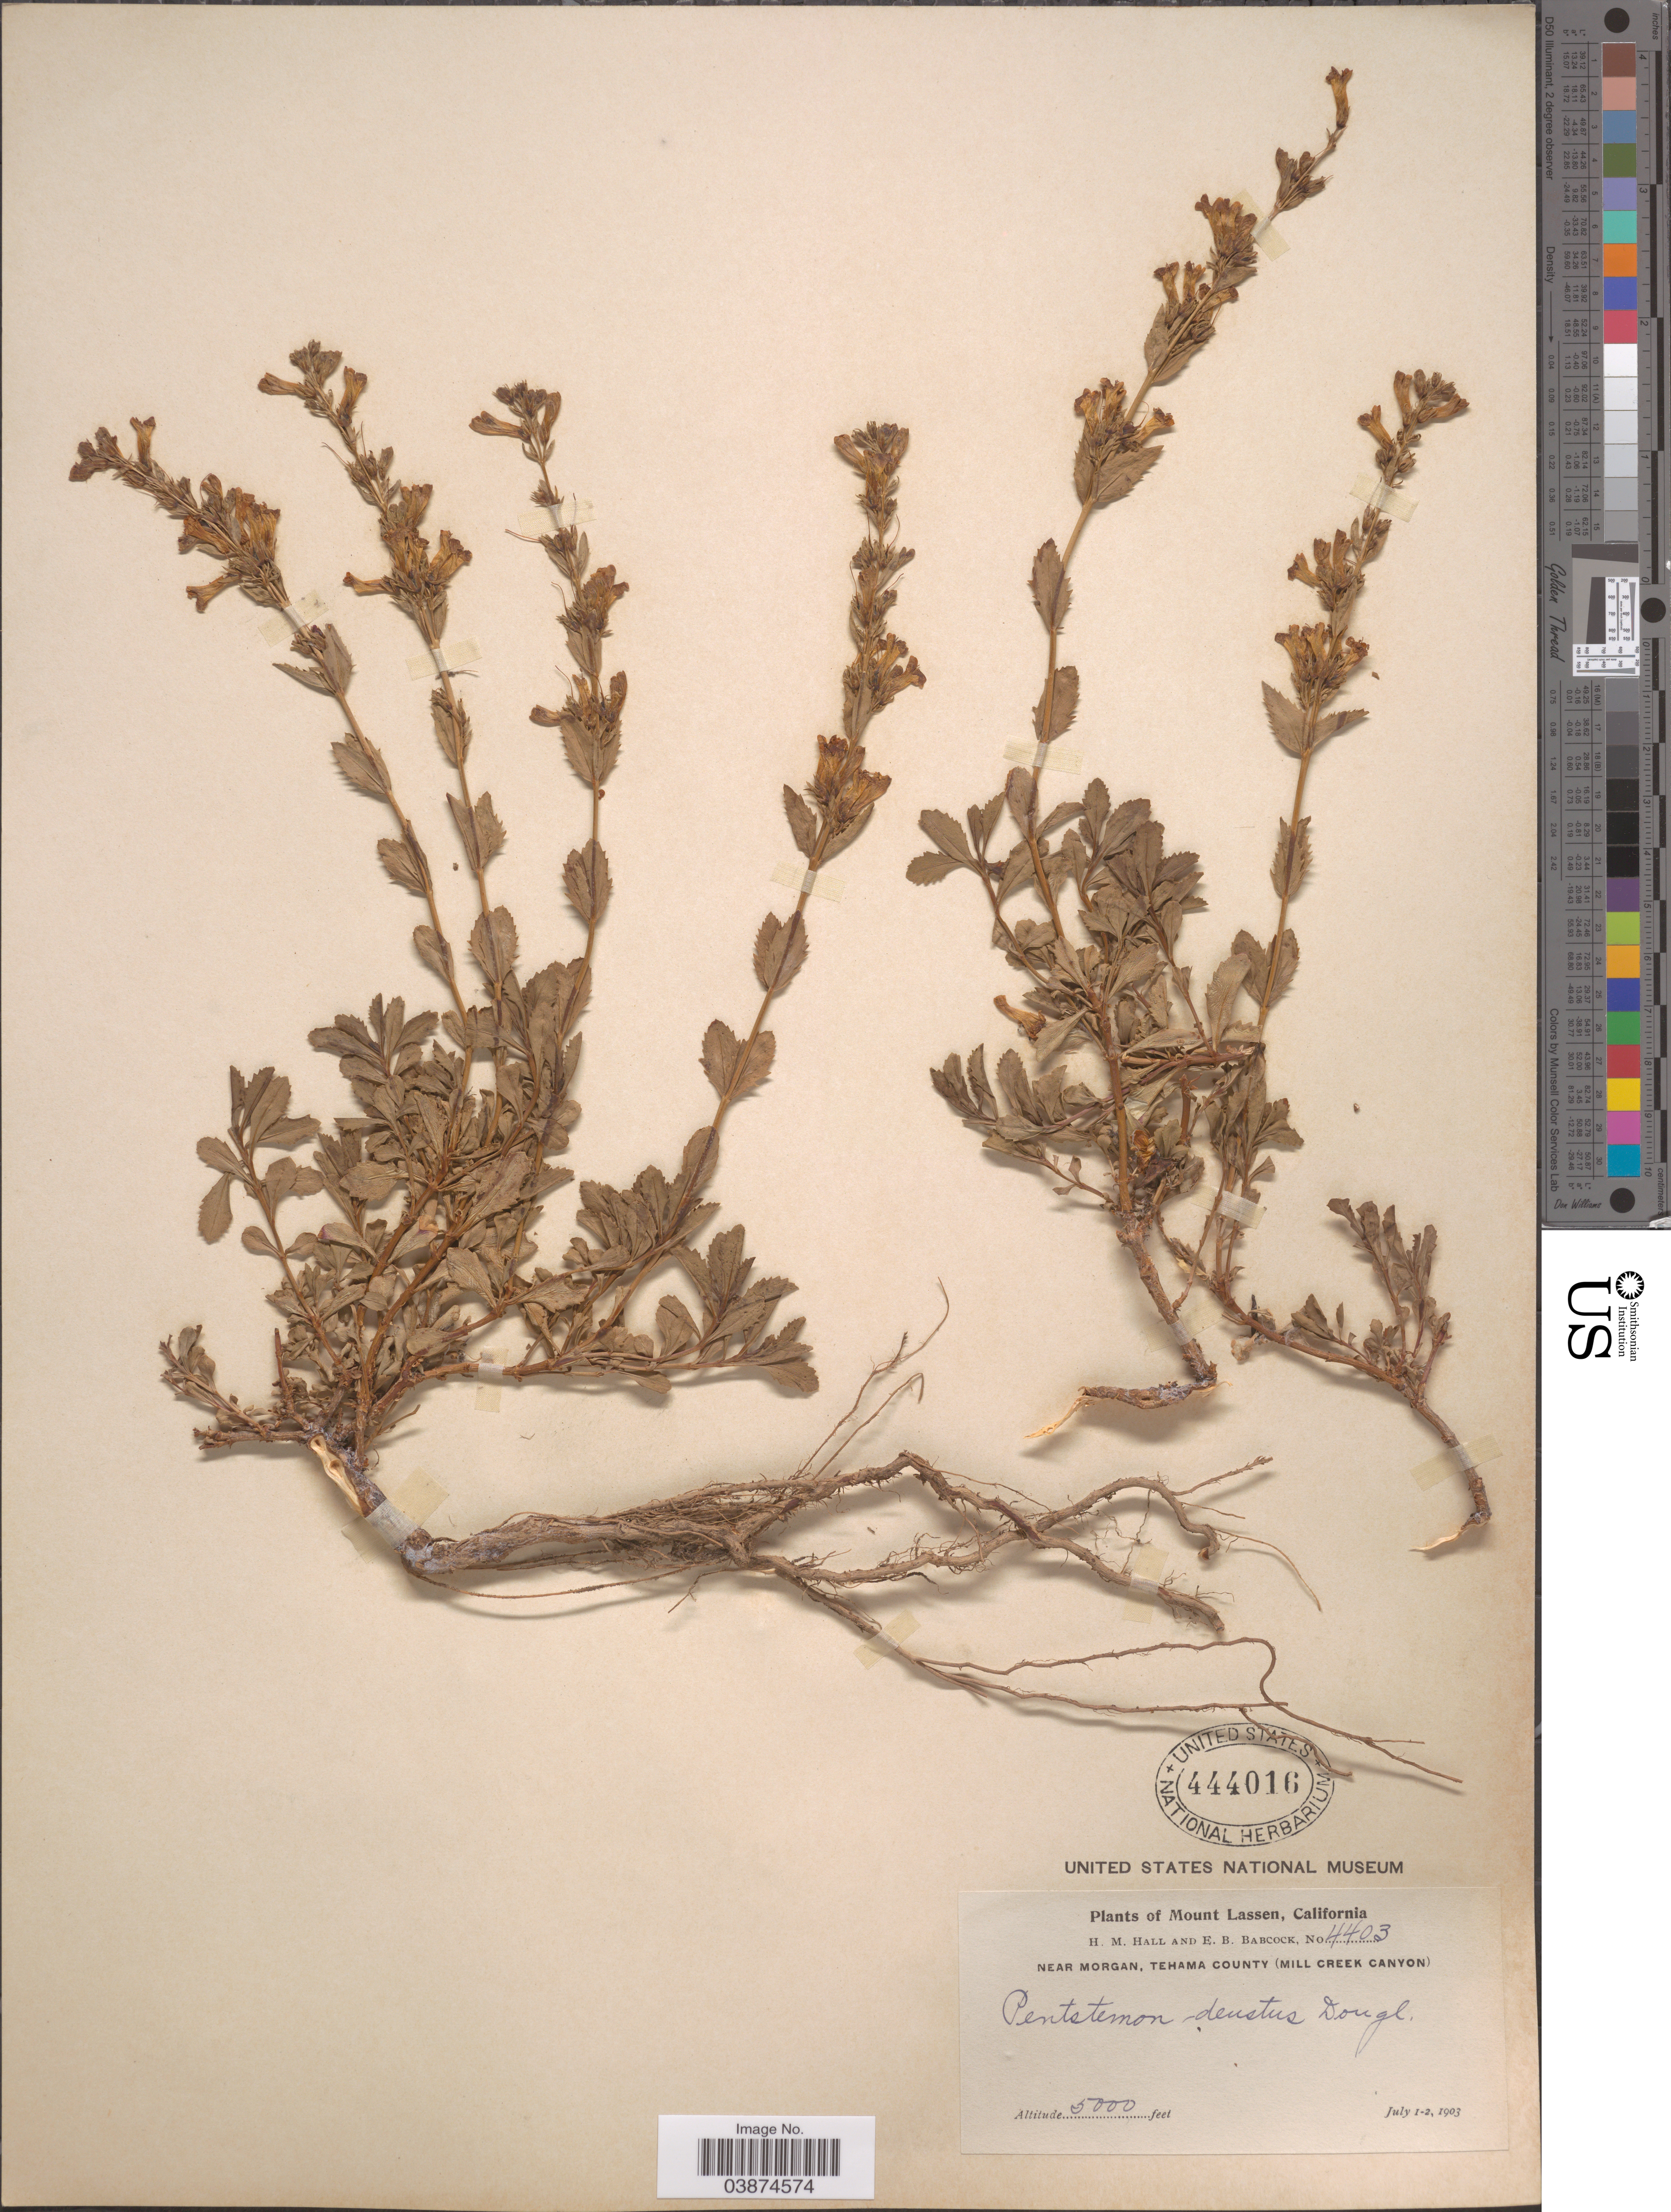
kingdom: Plantae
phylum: Tracheophyta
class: Magnoliopsida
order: Lamiales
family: Plantaginaceae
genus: Penstemon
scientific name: Penstemon deustus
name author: Douglas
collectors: H. M. Hall & E. B. Babcock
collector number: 4403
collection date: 1903-07-01/1903-07-02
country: United States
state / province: California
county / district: Tehama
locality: Mount Lassen. Near Morgan, Tehama County (Mill Creek Canyon).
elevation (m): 1524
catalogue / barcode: US 444016